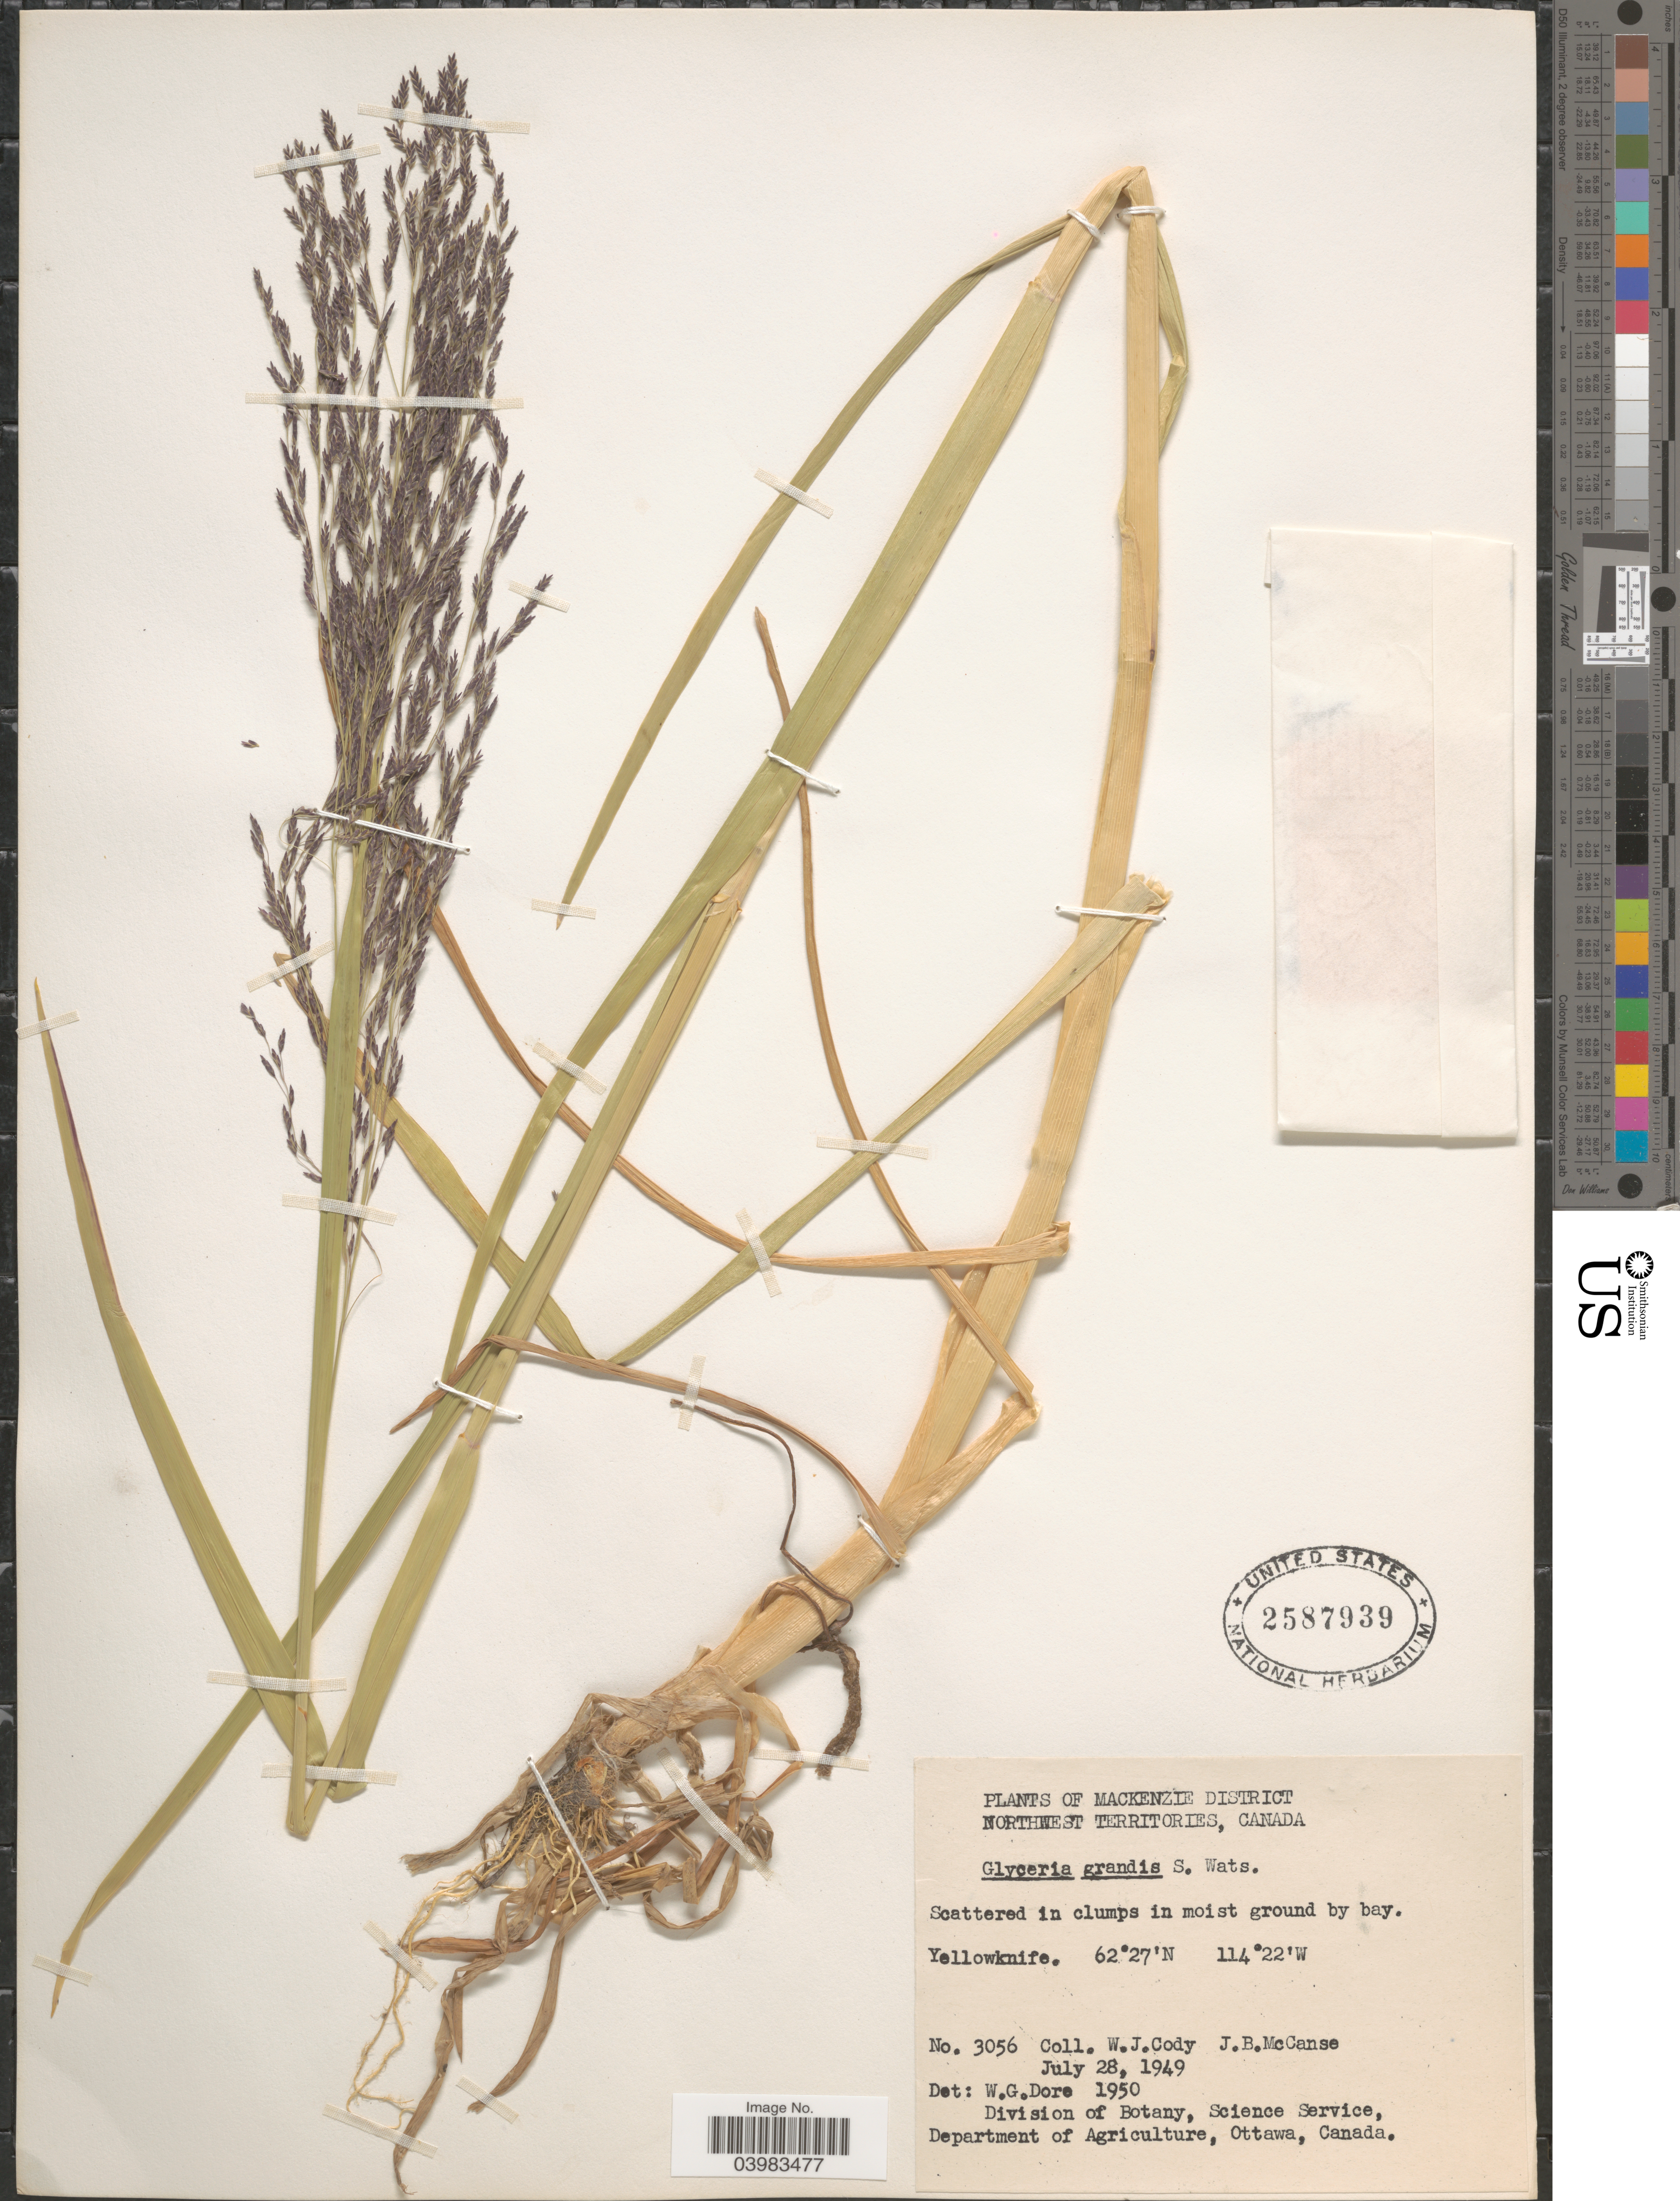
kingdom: Plantae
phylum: Tracheophyta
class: Liliopsida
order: Poales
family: Poaceae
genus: Glyceria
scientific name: Glyceria grandis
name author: S. Watson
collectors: J. McCanse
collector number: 3056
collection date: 1949-07-28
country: Canada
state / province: Northwest Territories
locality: Mackenzie District. Yellowknife.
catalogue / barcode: US 2587939